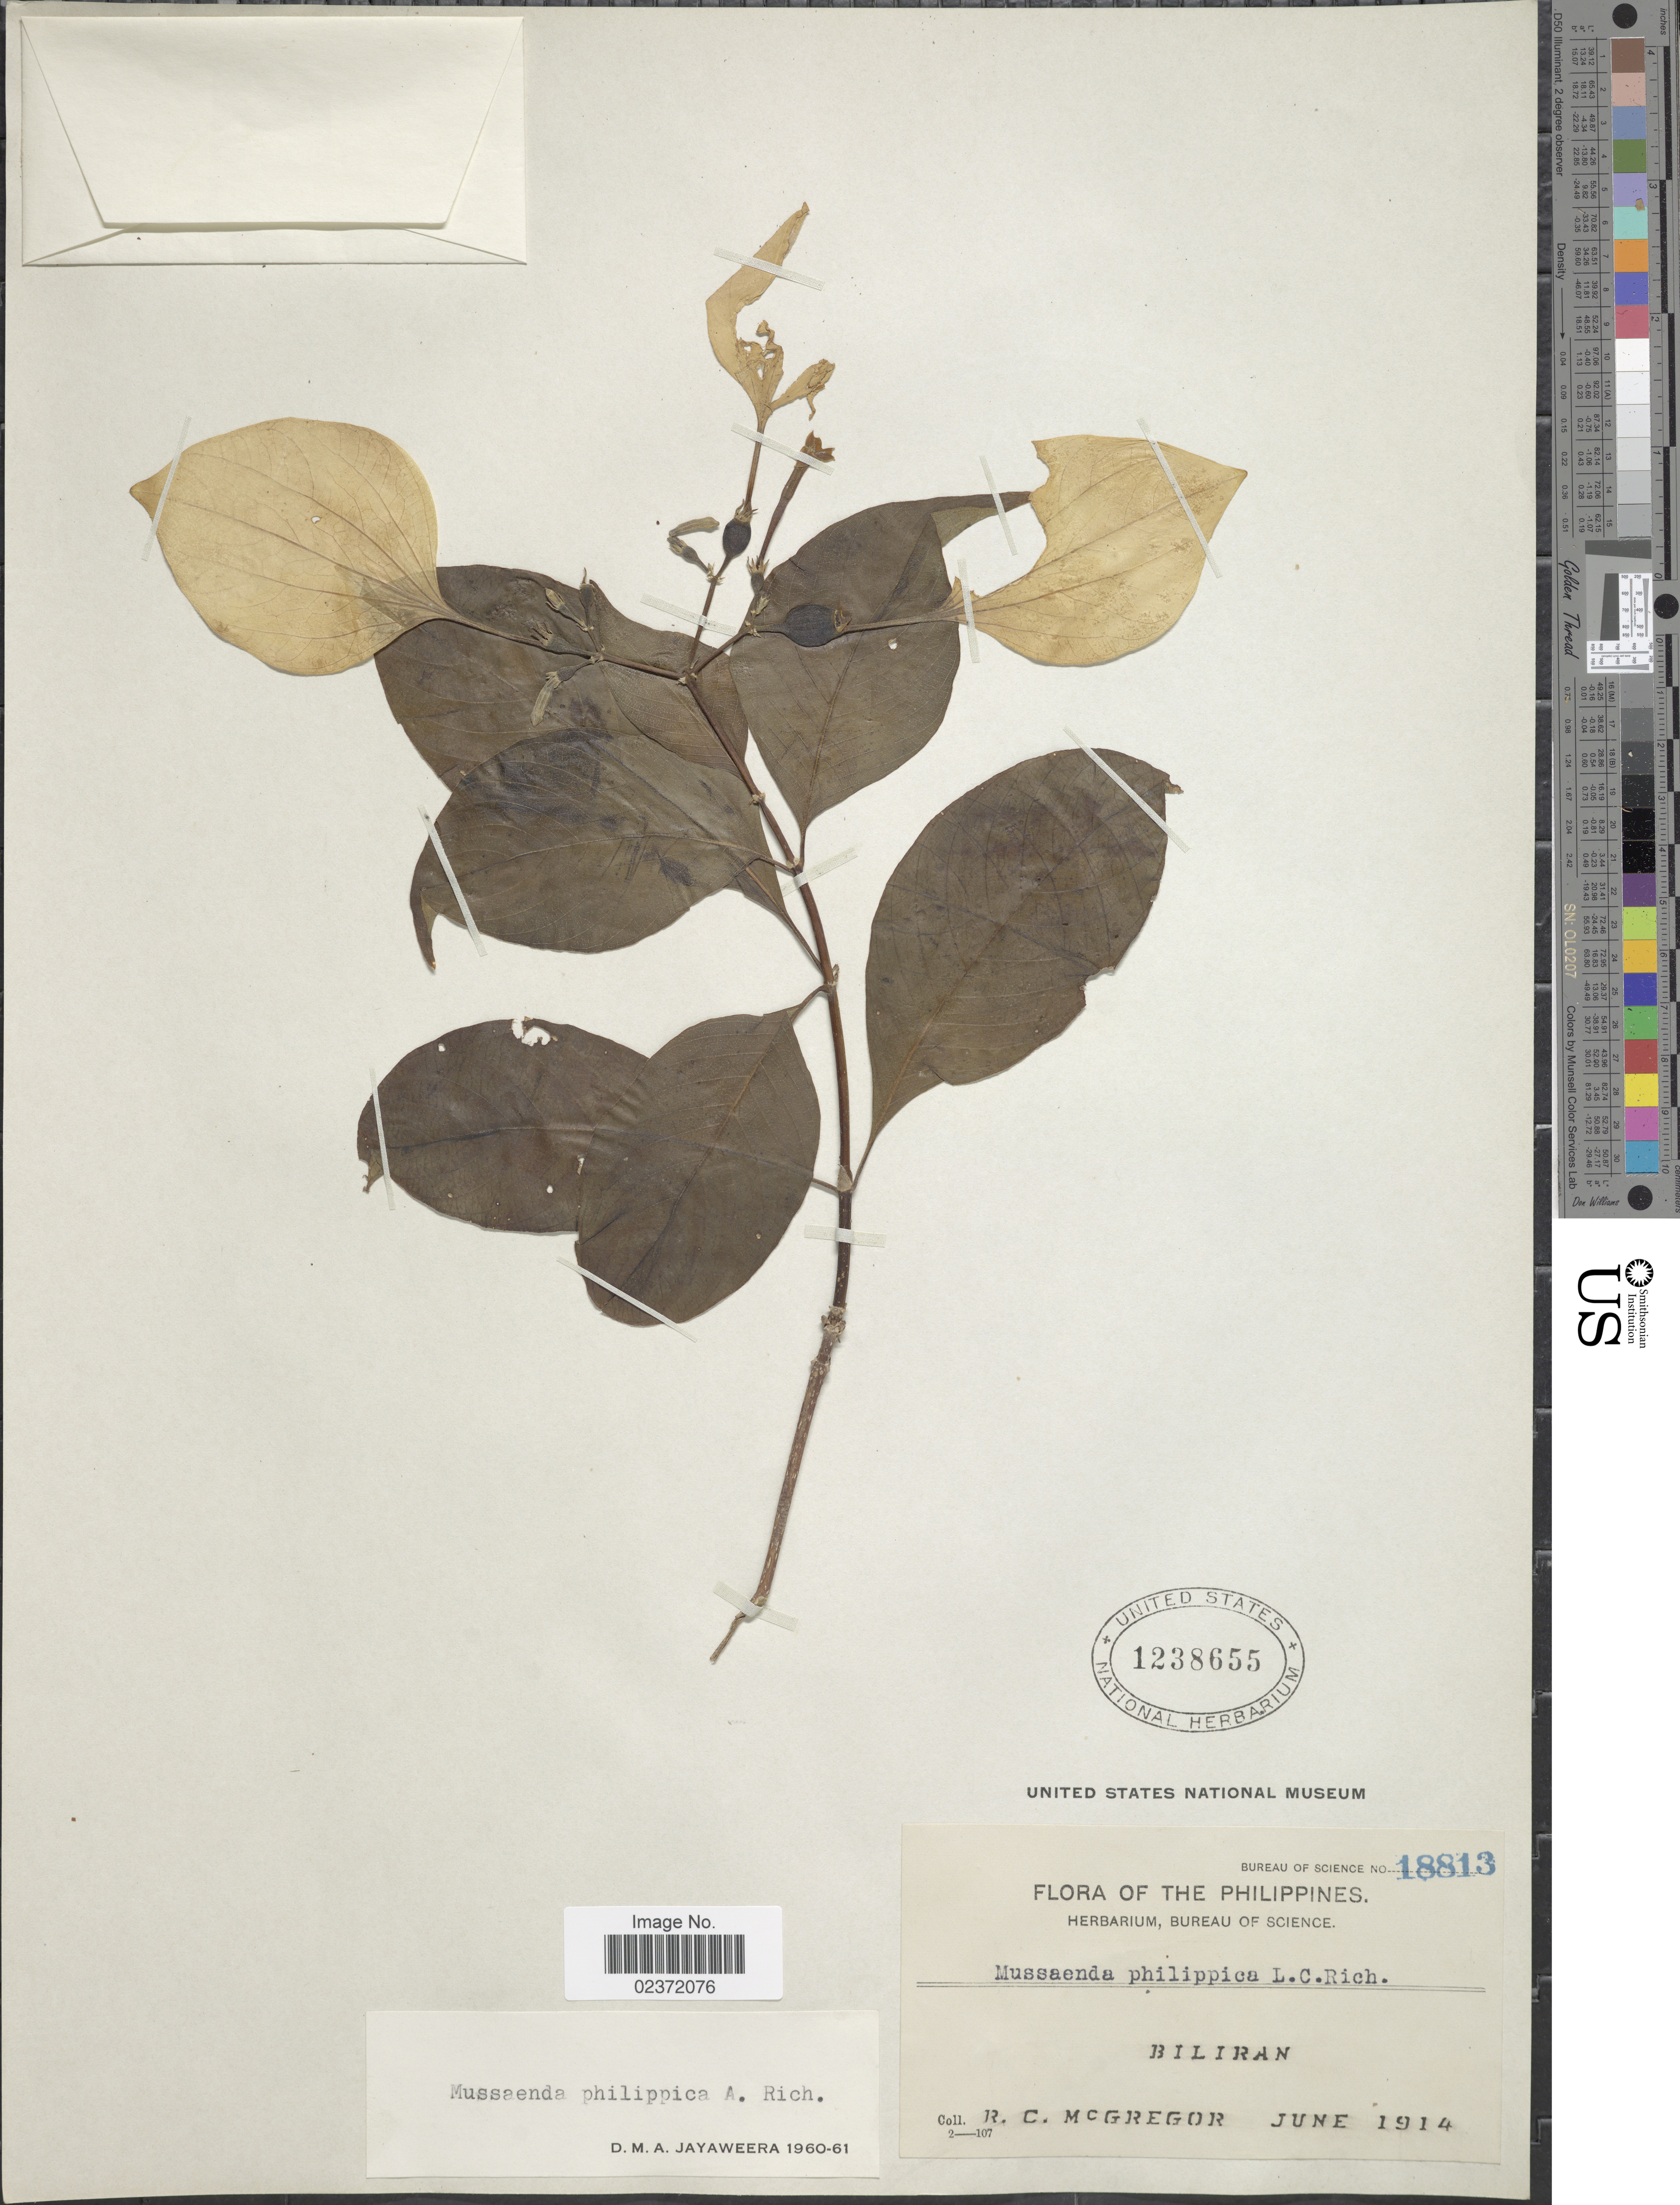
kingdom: Plantae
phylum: Tracheophyta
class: Magnoliopsida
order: Gentianales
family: Rubiaceae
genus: Mussaenda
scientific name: Mussaenda philippica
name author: A. Rich.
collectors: R. C. McGregor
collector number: Bureau of Science 18813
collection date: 1914-06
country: Philippines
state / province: Eastern Visayas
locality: Biliran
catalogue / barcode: US 1238655